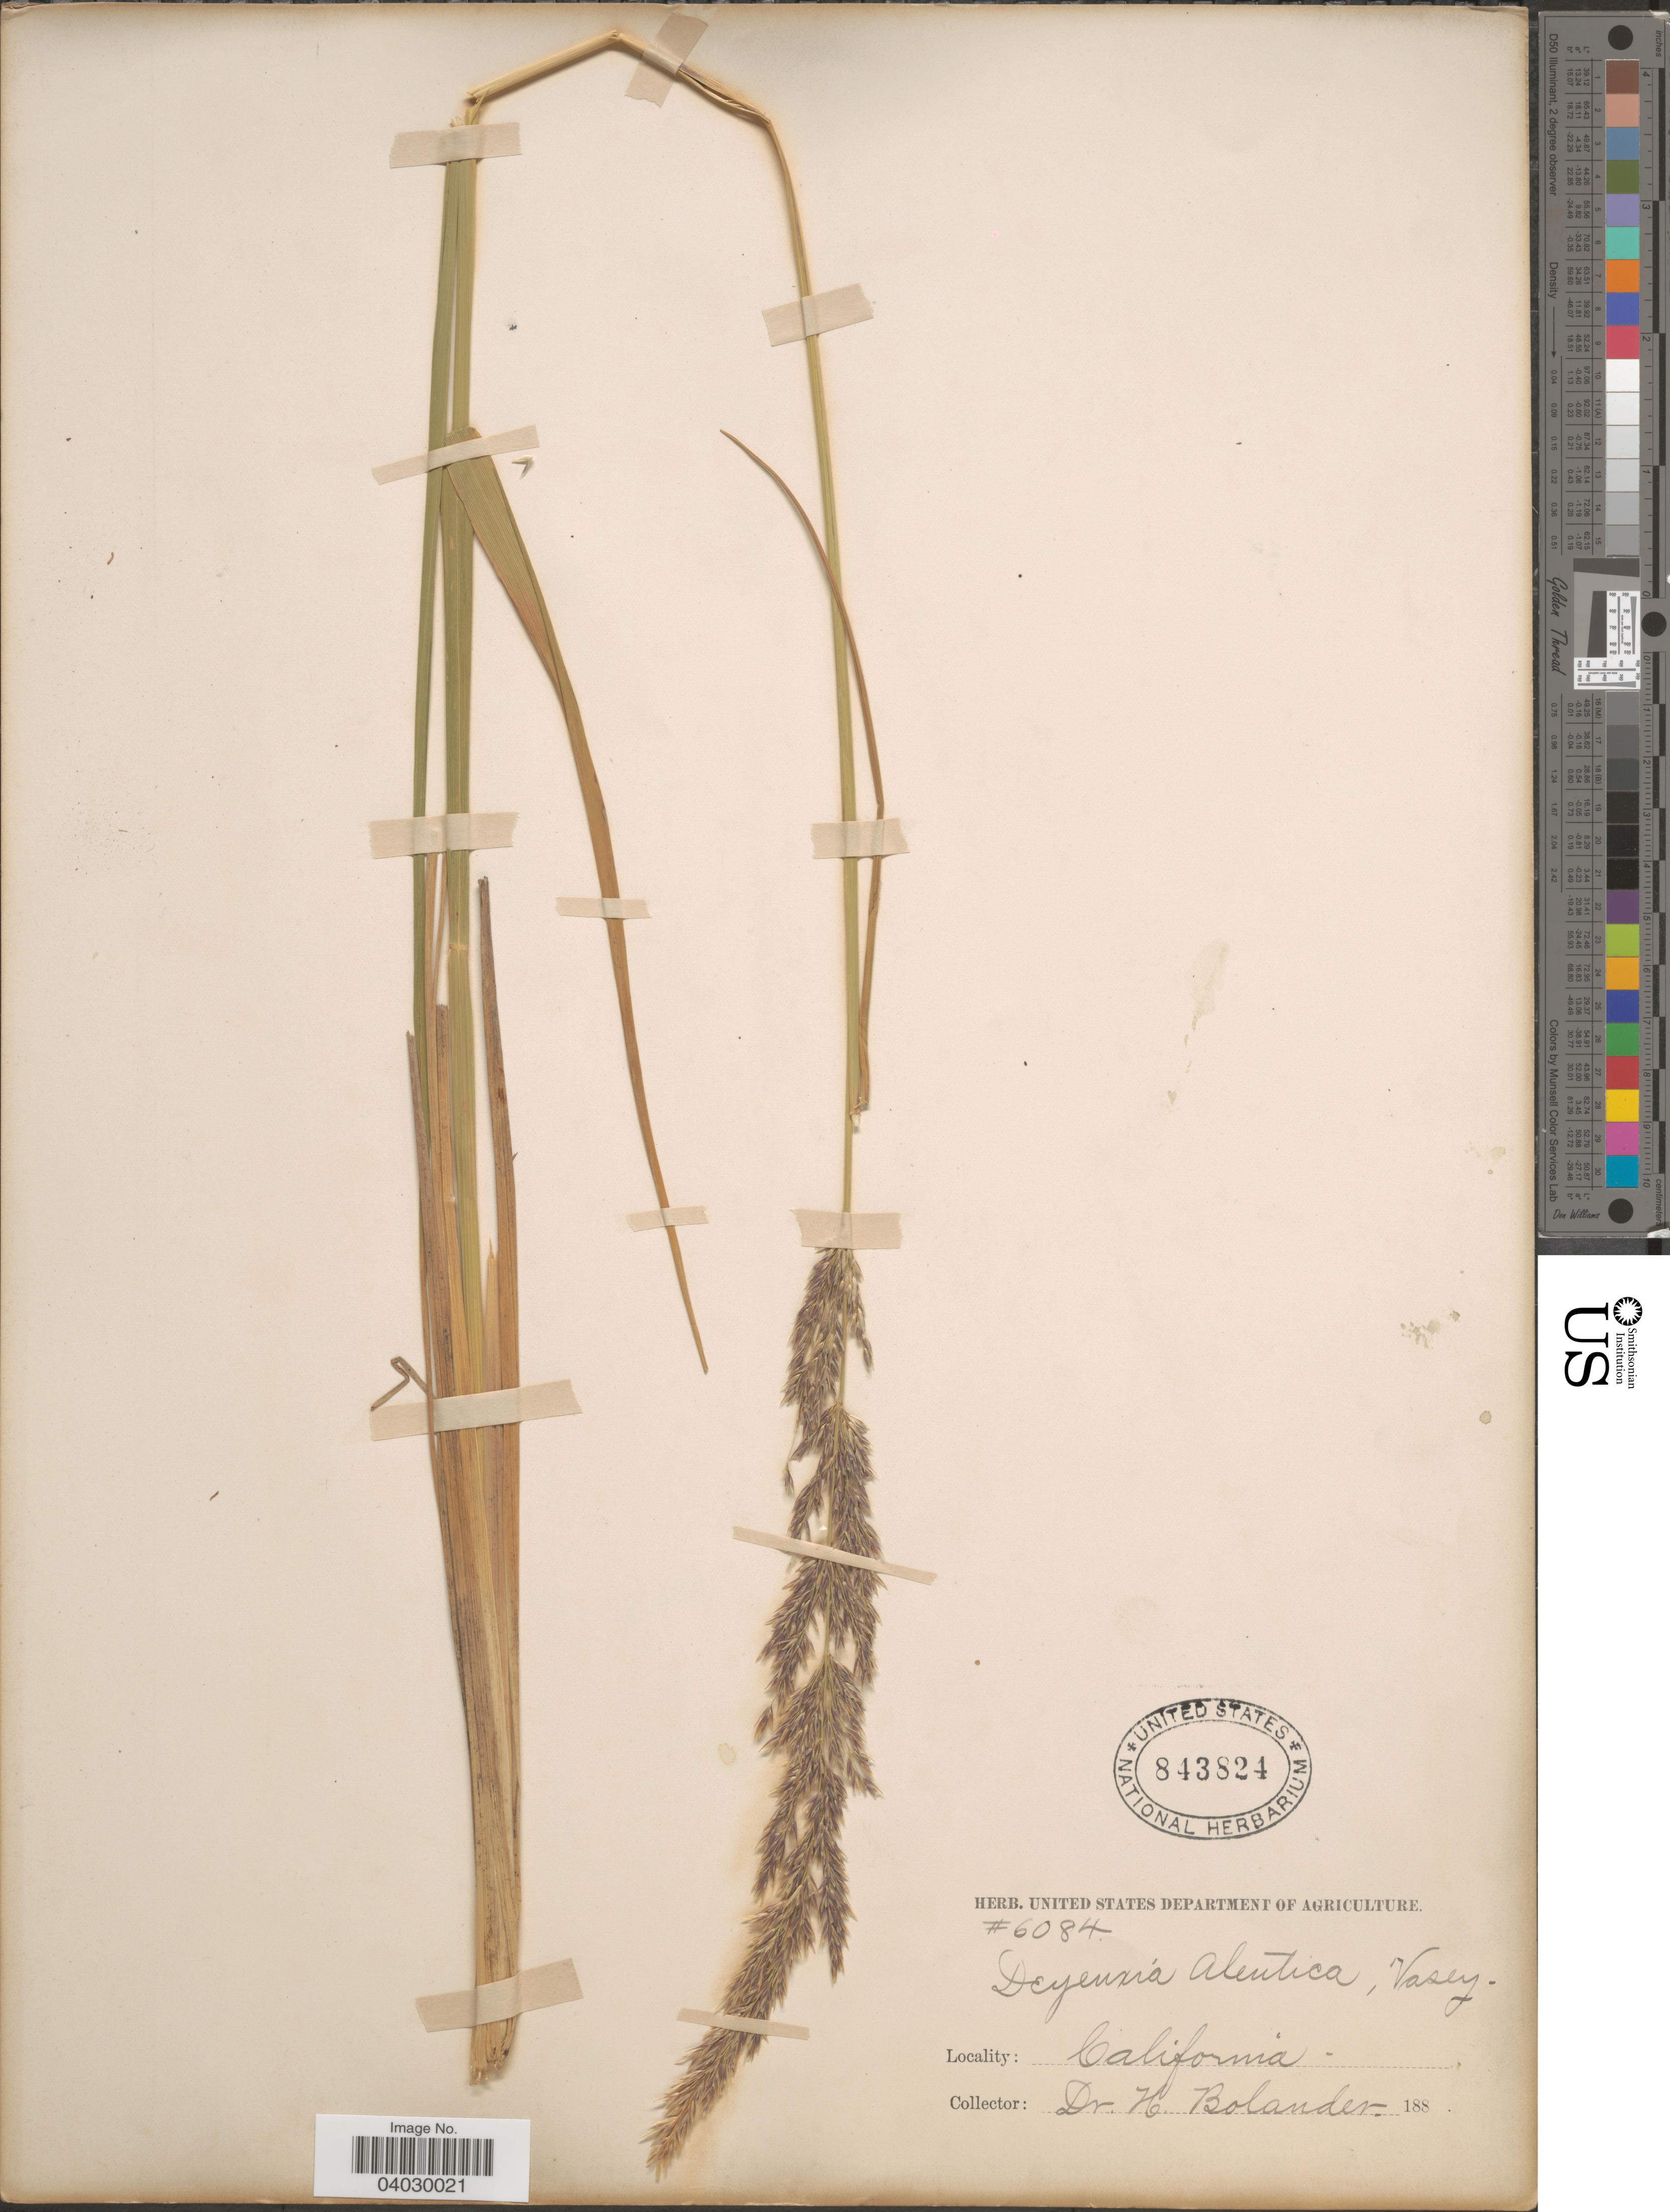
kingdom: Plantae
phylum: Tracheophyta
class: Liliopsida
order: Poales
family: Poaceae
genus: Calamagrostis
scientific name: Calamagrostis nutkaensis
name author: (J. Presl) Steud.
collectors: H. Bolander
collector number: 6084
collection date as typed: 188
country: United States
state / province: California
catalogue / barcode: US 843824